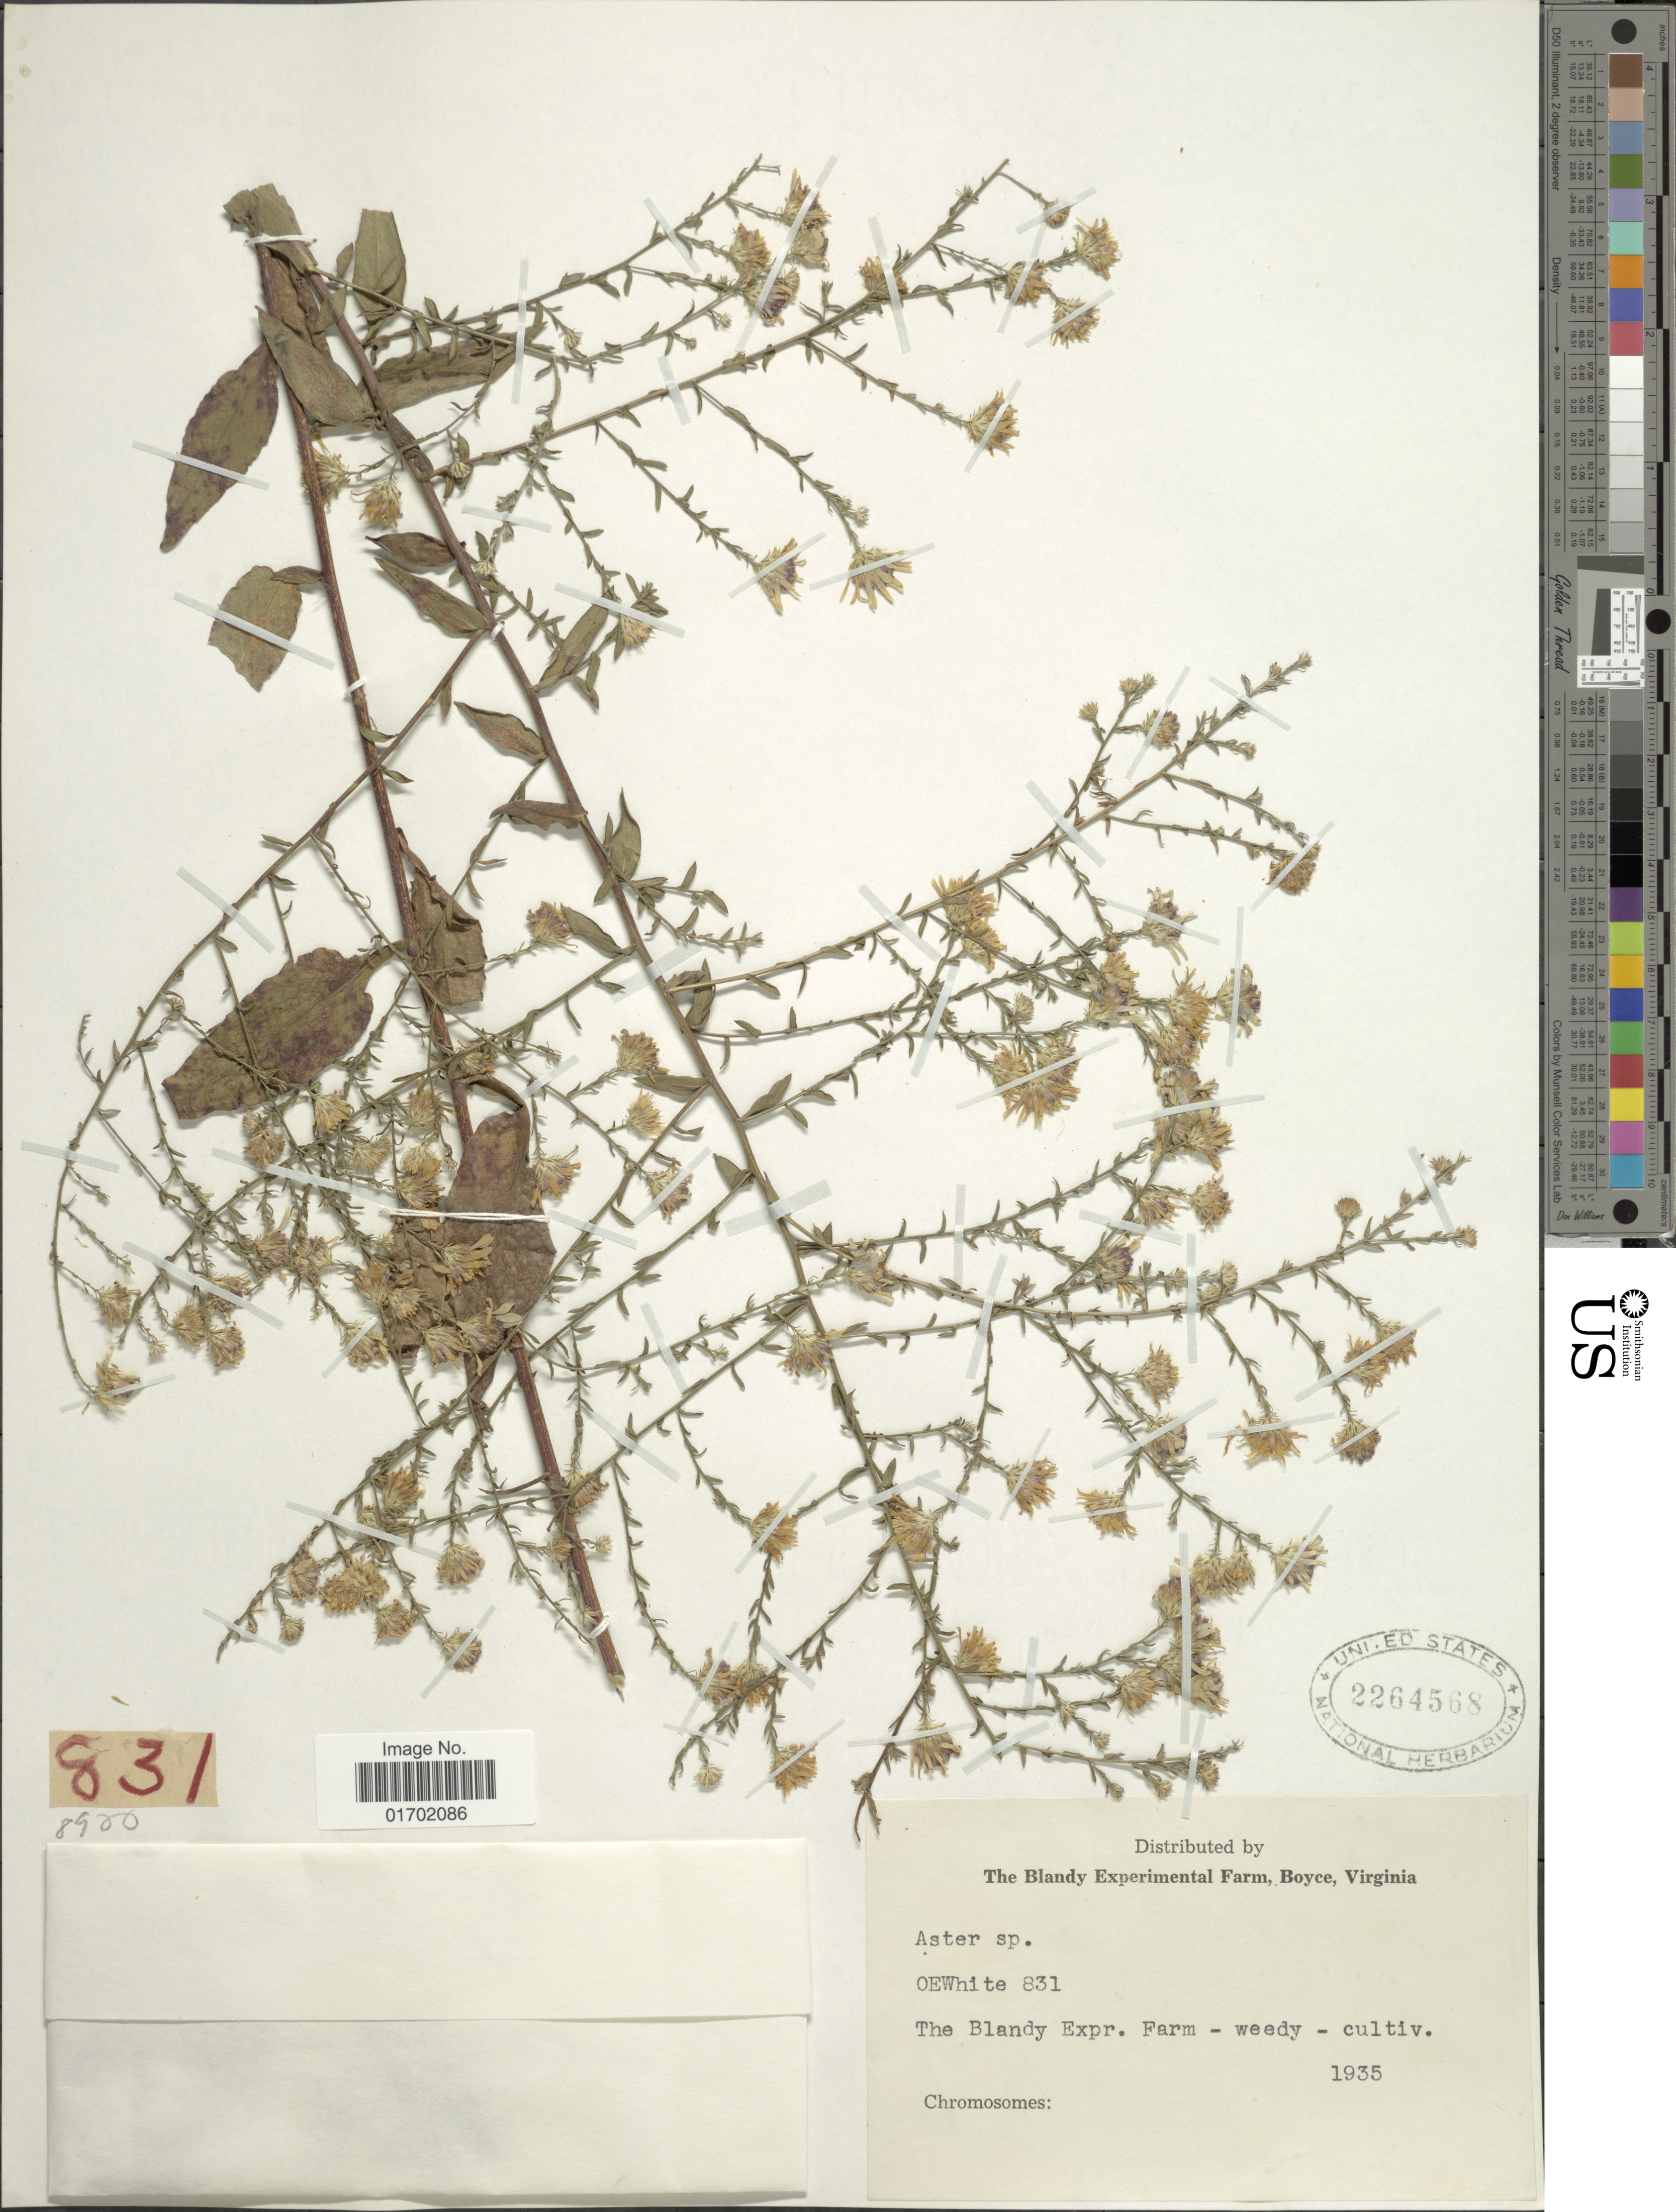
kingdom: Plantae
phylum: Tracheophyta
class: Magnoliopsida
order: Asterales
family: Asteraceae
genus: Symphyotrichum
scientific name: Symphyotrichum pilosum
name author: (Willd.) G.L. Nesom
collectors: The Blandy Experimental Farm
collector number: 831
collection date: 1935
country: United States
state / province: Virginia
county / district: Clarke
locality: Boyce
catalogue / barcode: US 2264568